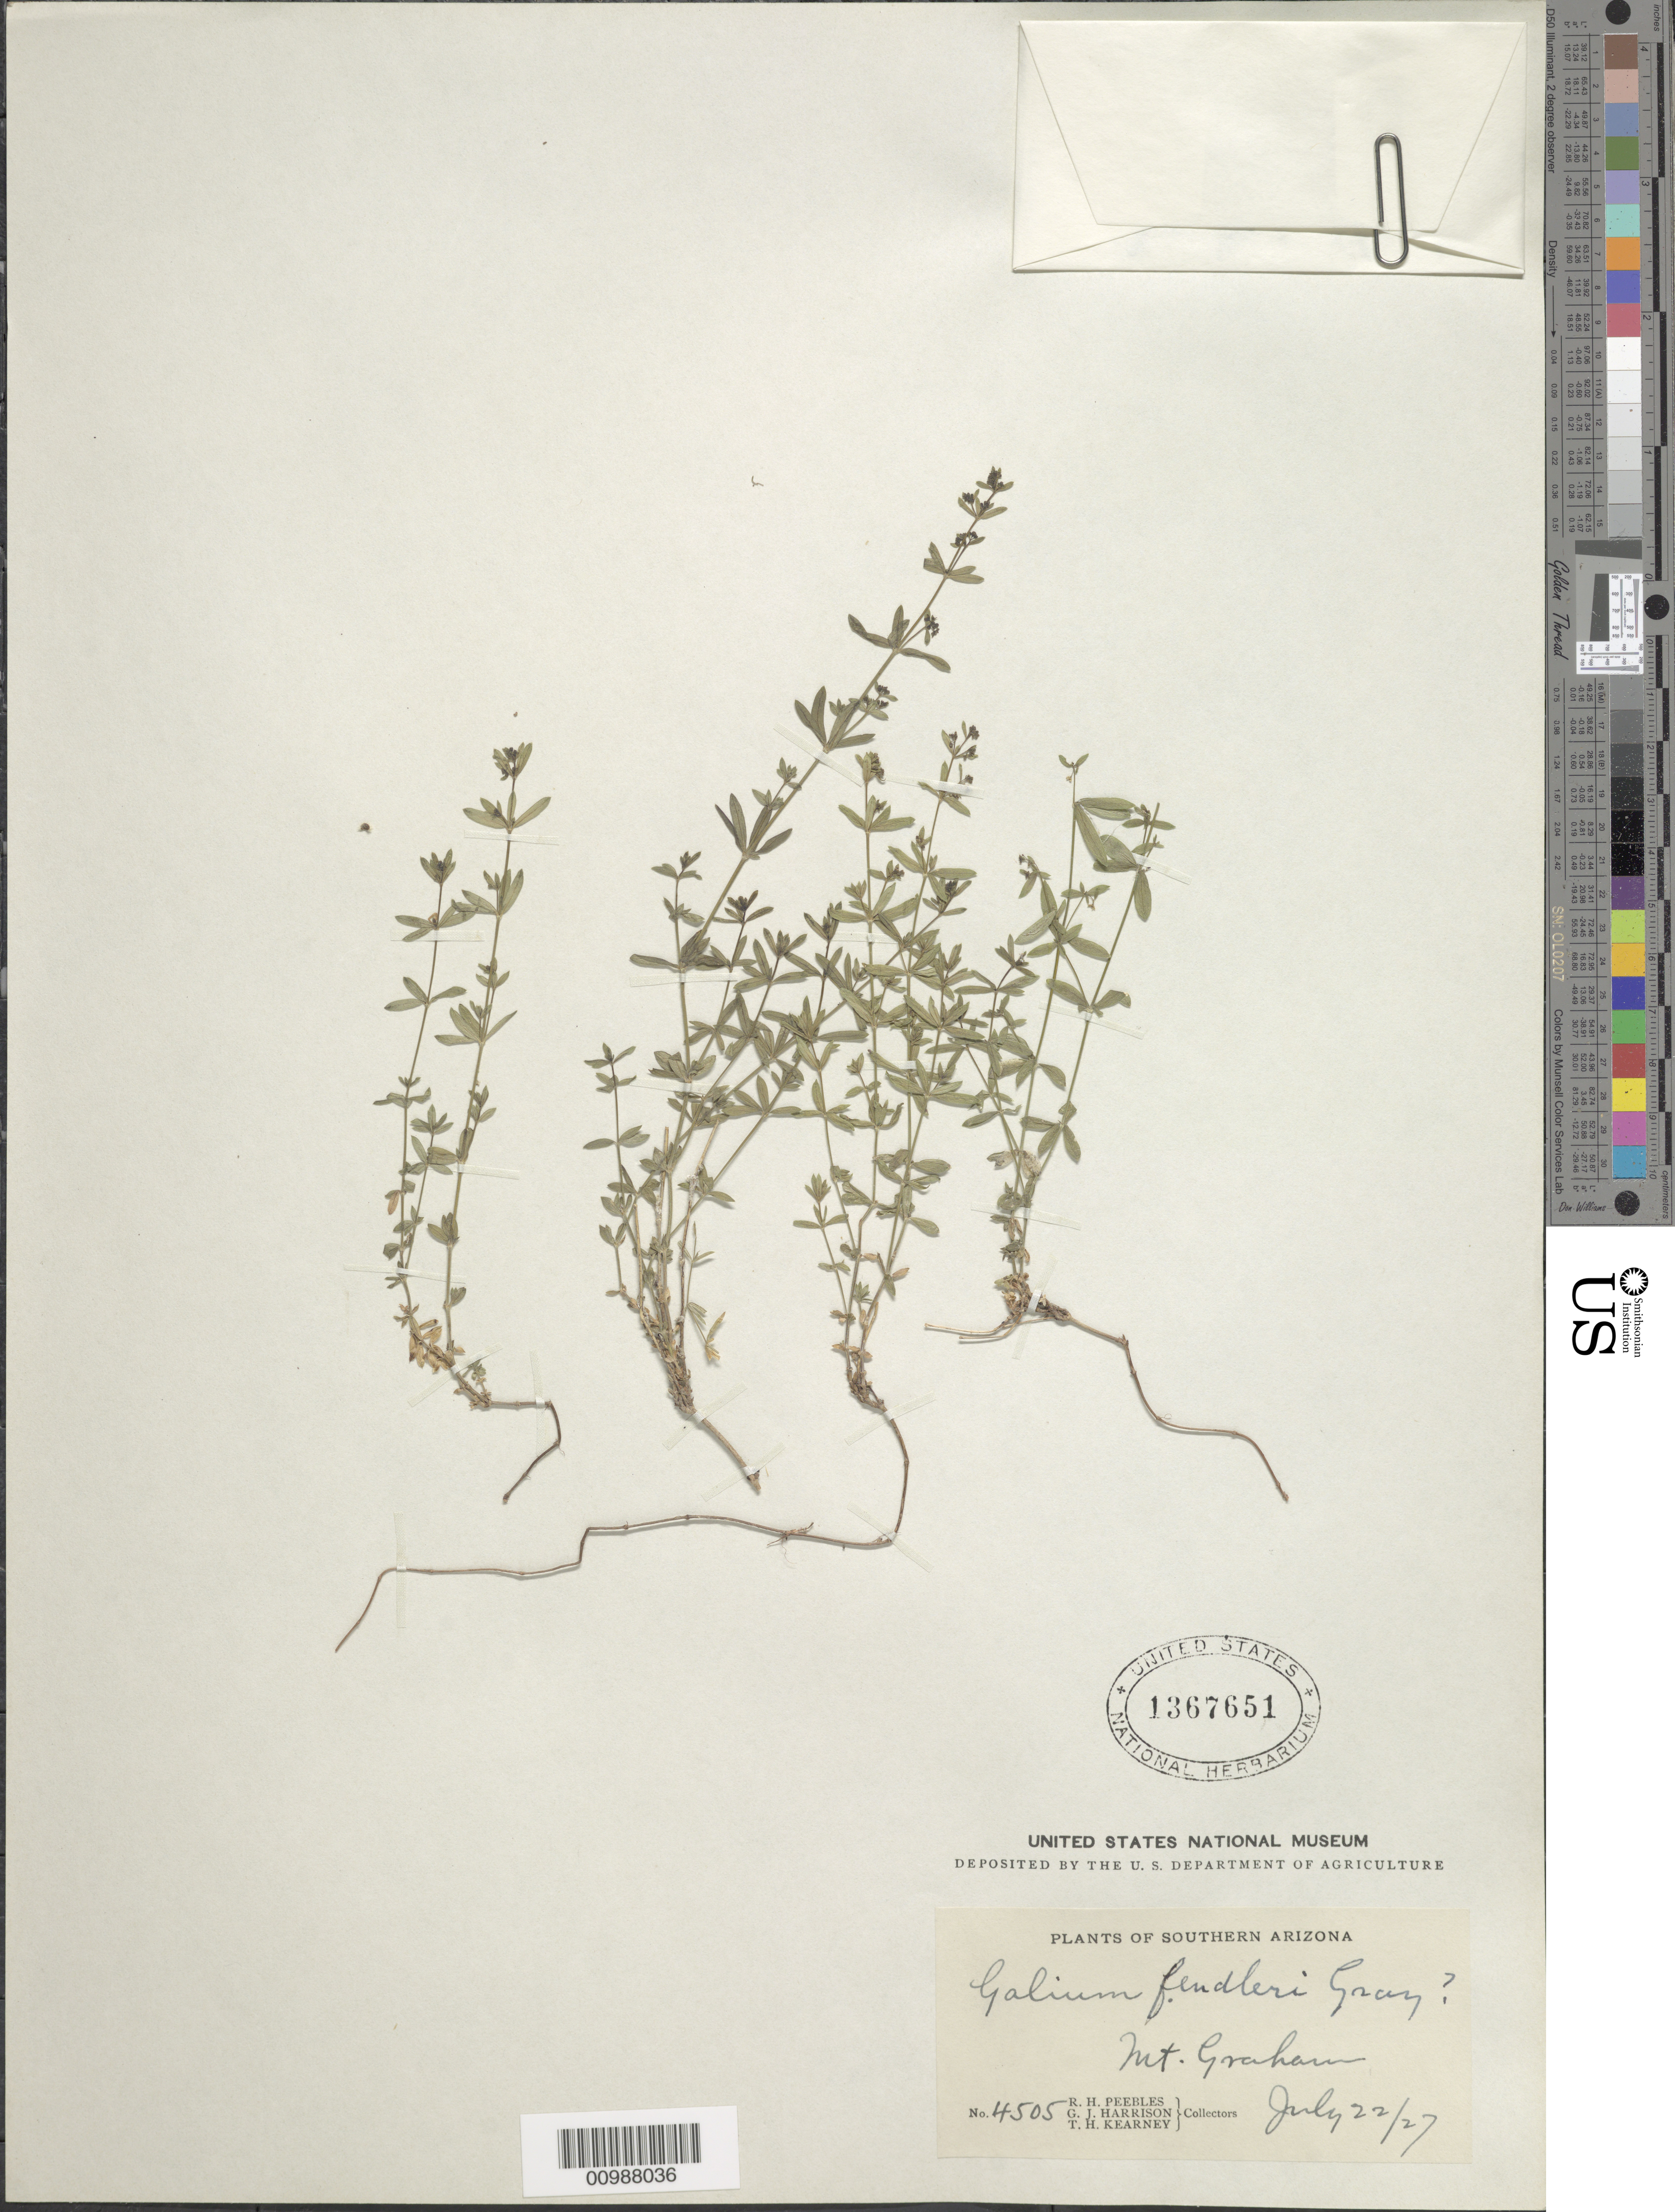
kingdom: Plantae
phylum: Tracheophyta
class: Magnoliopsida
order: Gentianales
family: Rubiaceae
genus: Galium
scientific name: Galium fendleri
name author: A. Gray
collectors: R. H. Peebles & G. J. Harrison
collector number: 4505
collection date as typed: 22 Jul 1927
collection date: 1927-07-22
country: United States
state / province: Arizona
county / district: Graham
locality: Mount Graham.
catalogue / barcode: US 1367651